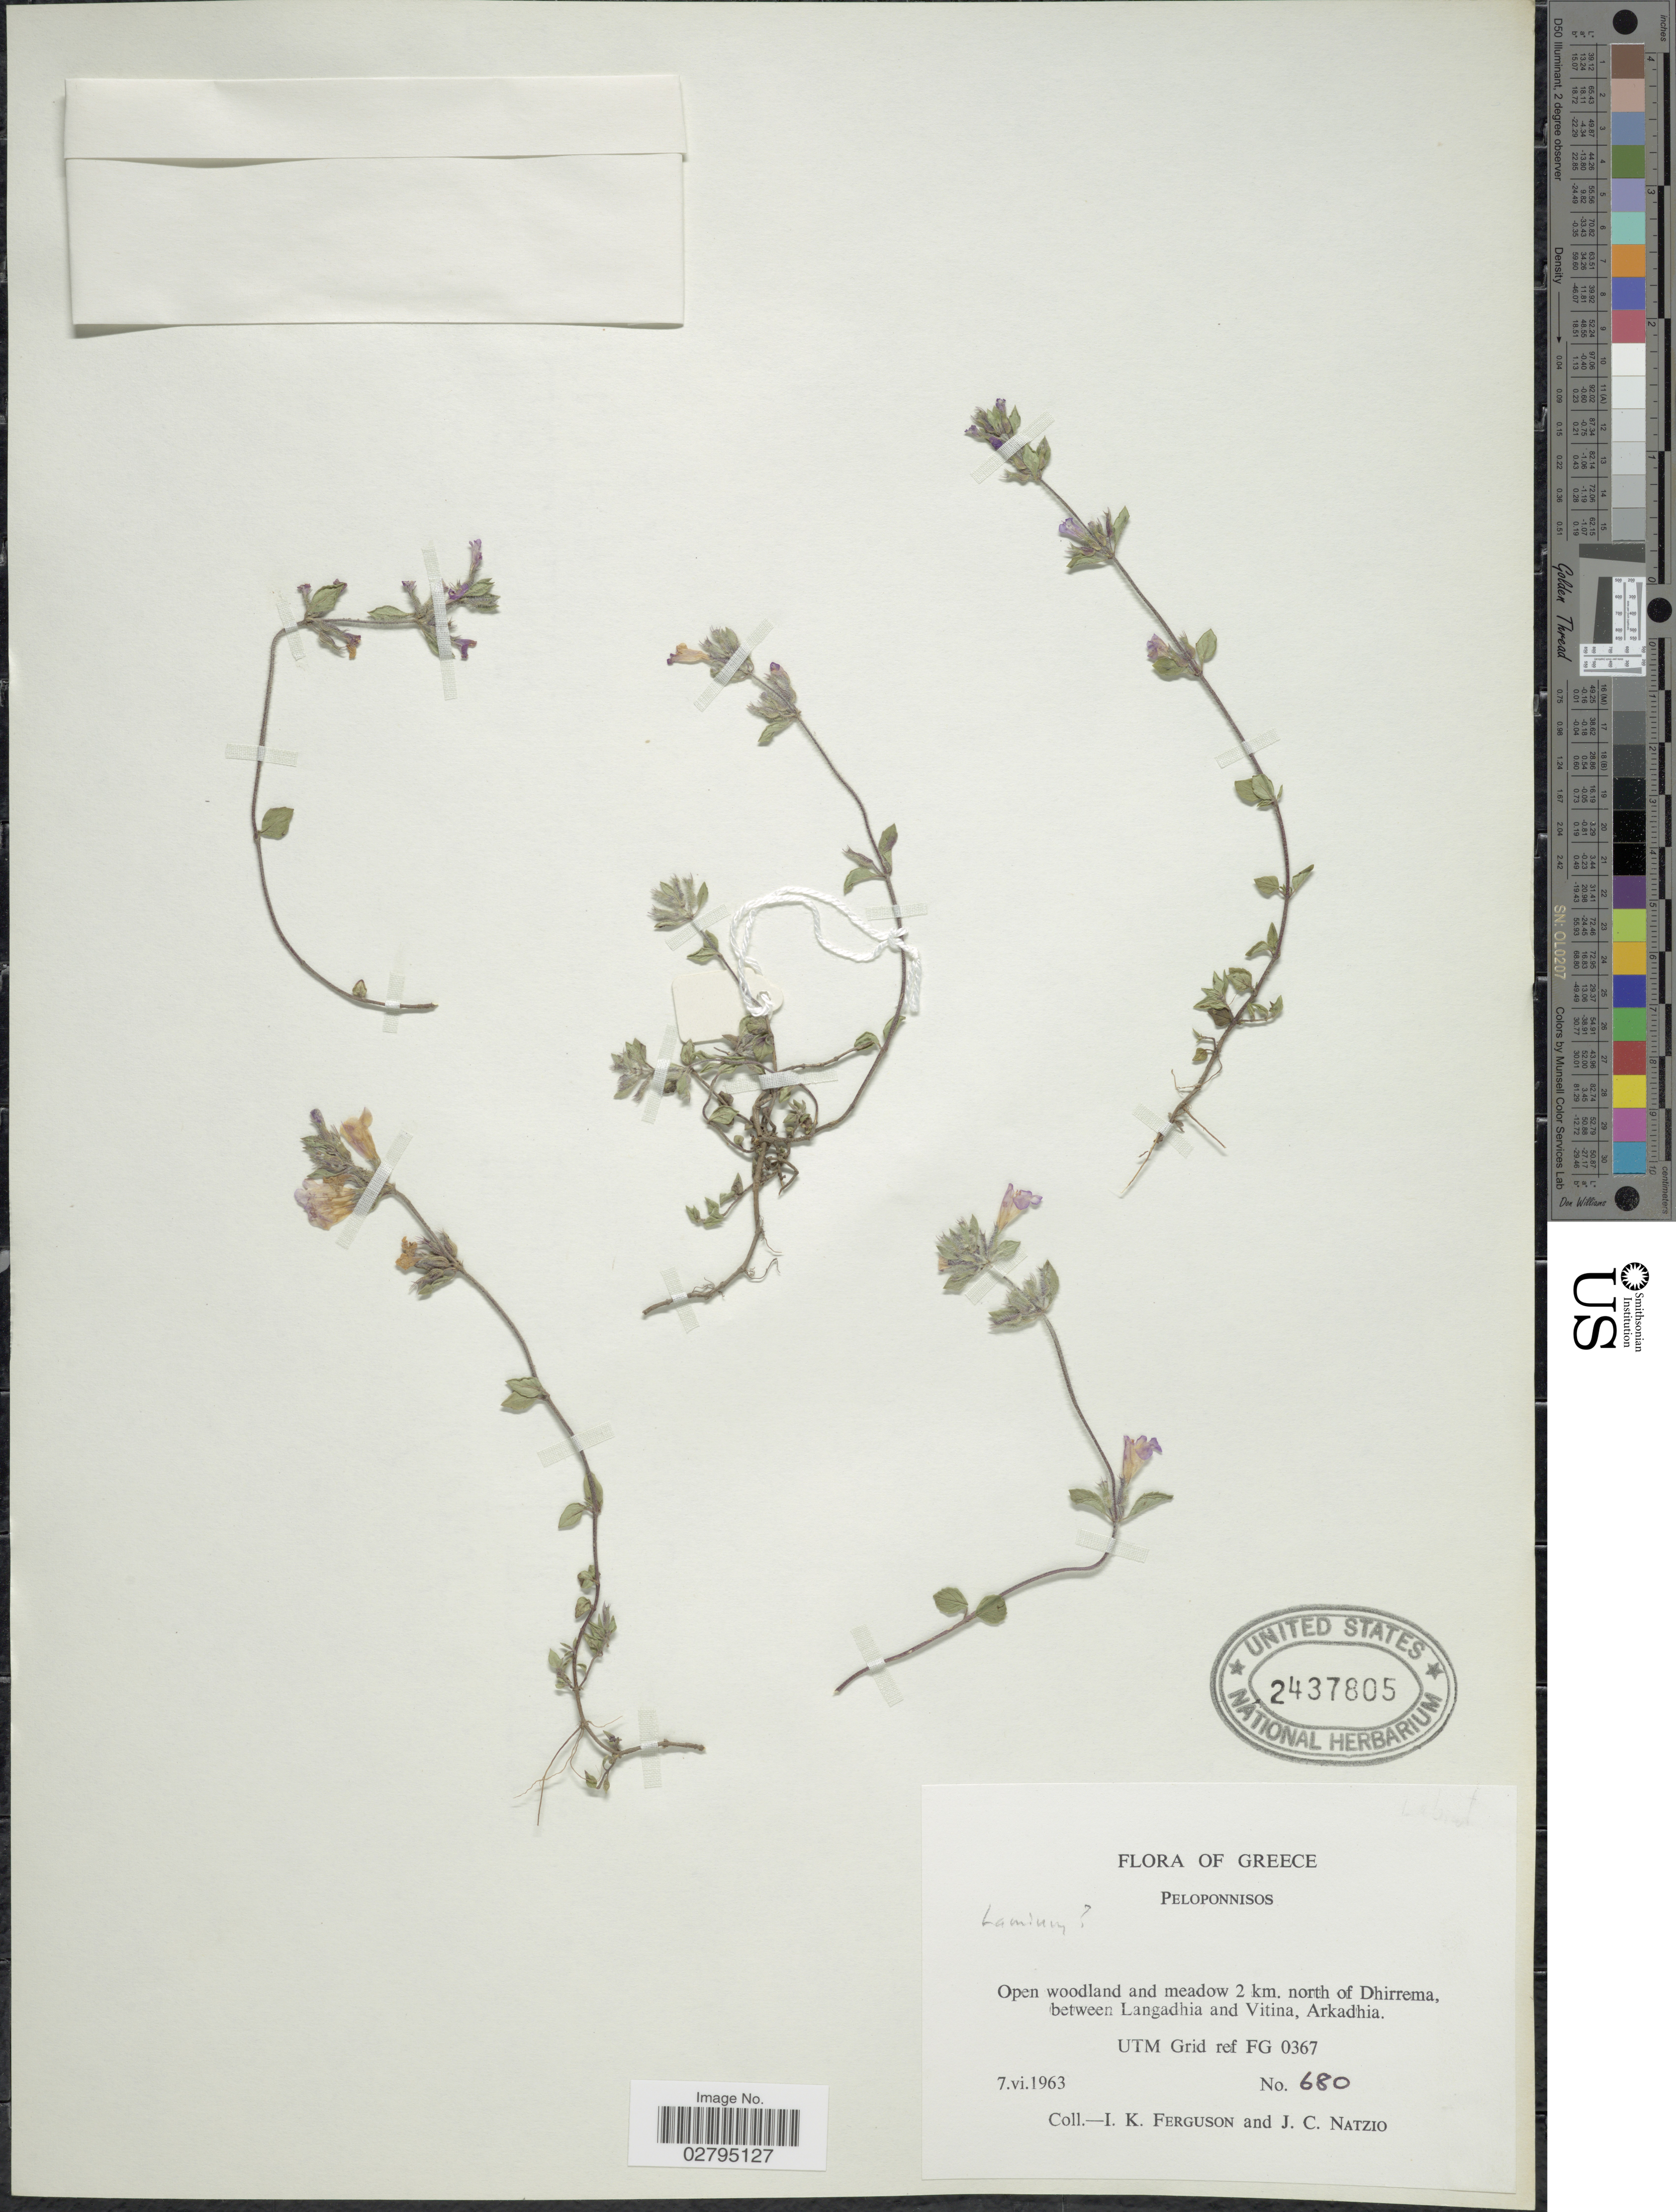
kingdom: Plantae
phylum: Tracheophyta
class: Magnoliopsida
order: Lamiales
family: Lamiaceae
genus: Lamium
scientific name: Lamium sp.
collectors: I. K. Ferguson & J. Natzio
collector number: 680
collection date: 1963-06-07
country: Greece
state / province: Peloponnese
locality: Peloponnisos. Open woodland and meadow 2 km, north of Dhirrema, between Langadhia and Vitina, Arkadhia. UTM Grid ref EG 0367.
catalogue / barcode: US 2437805